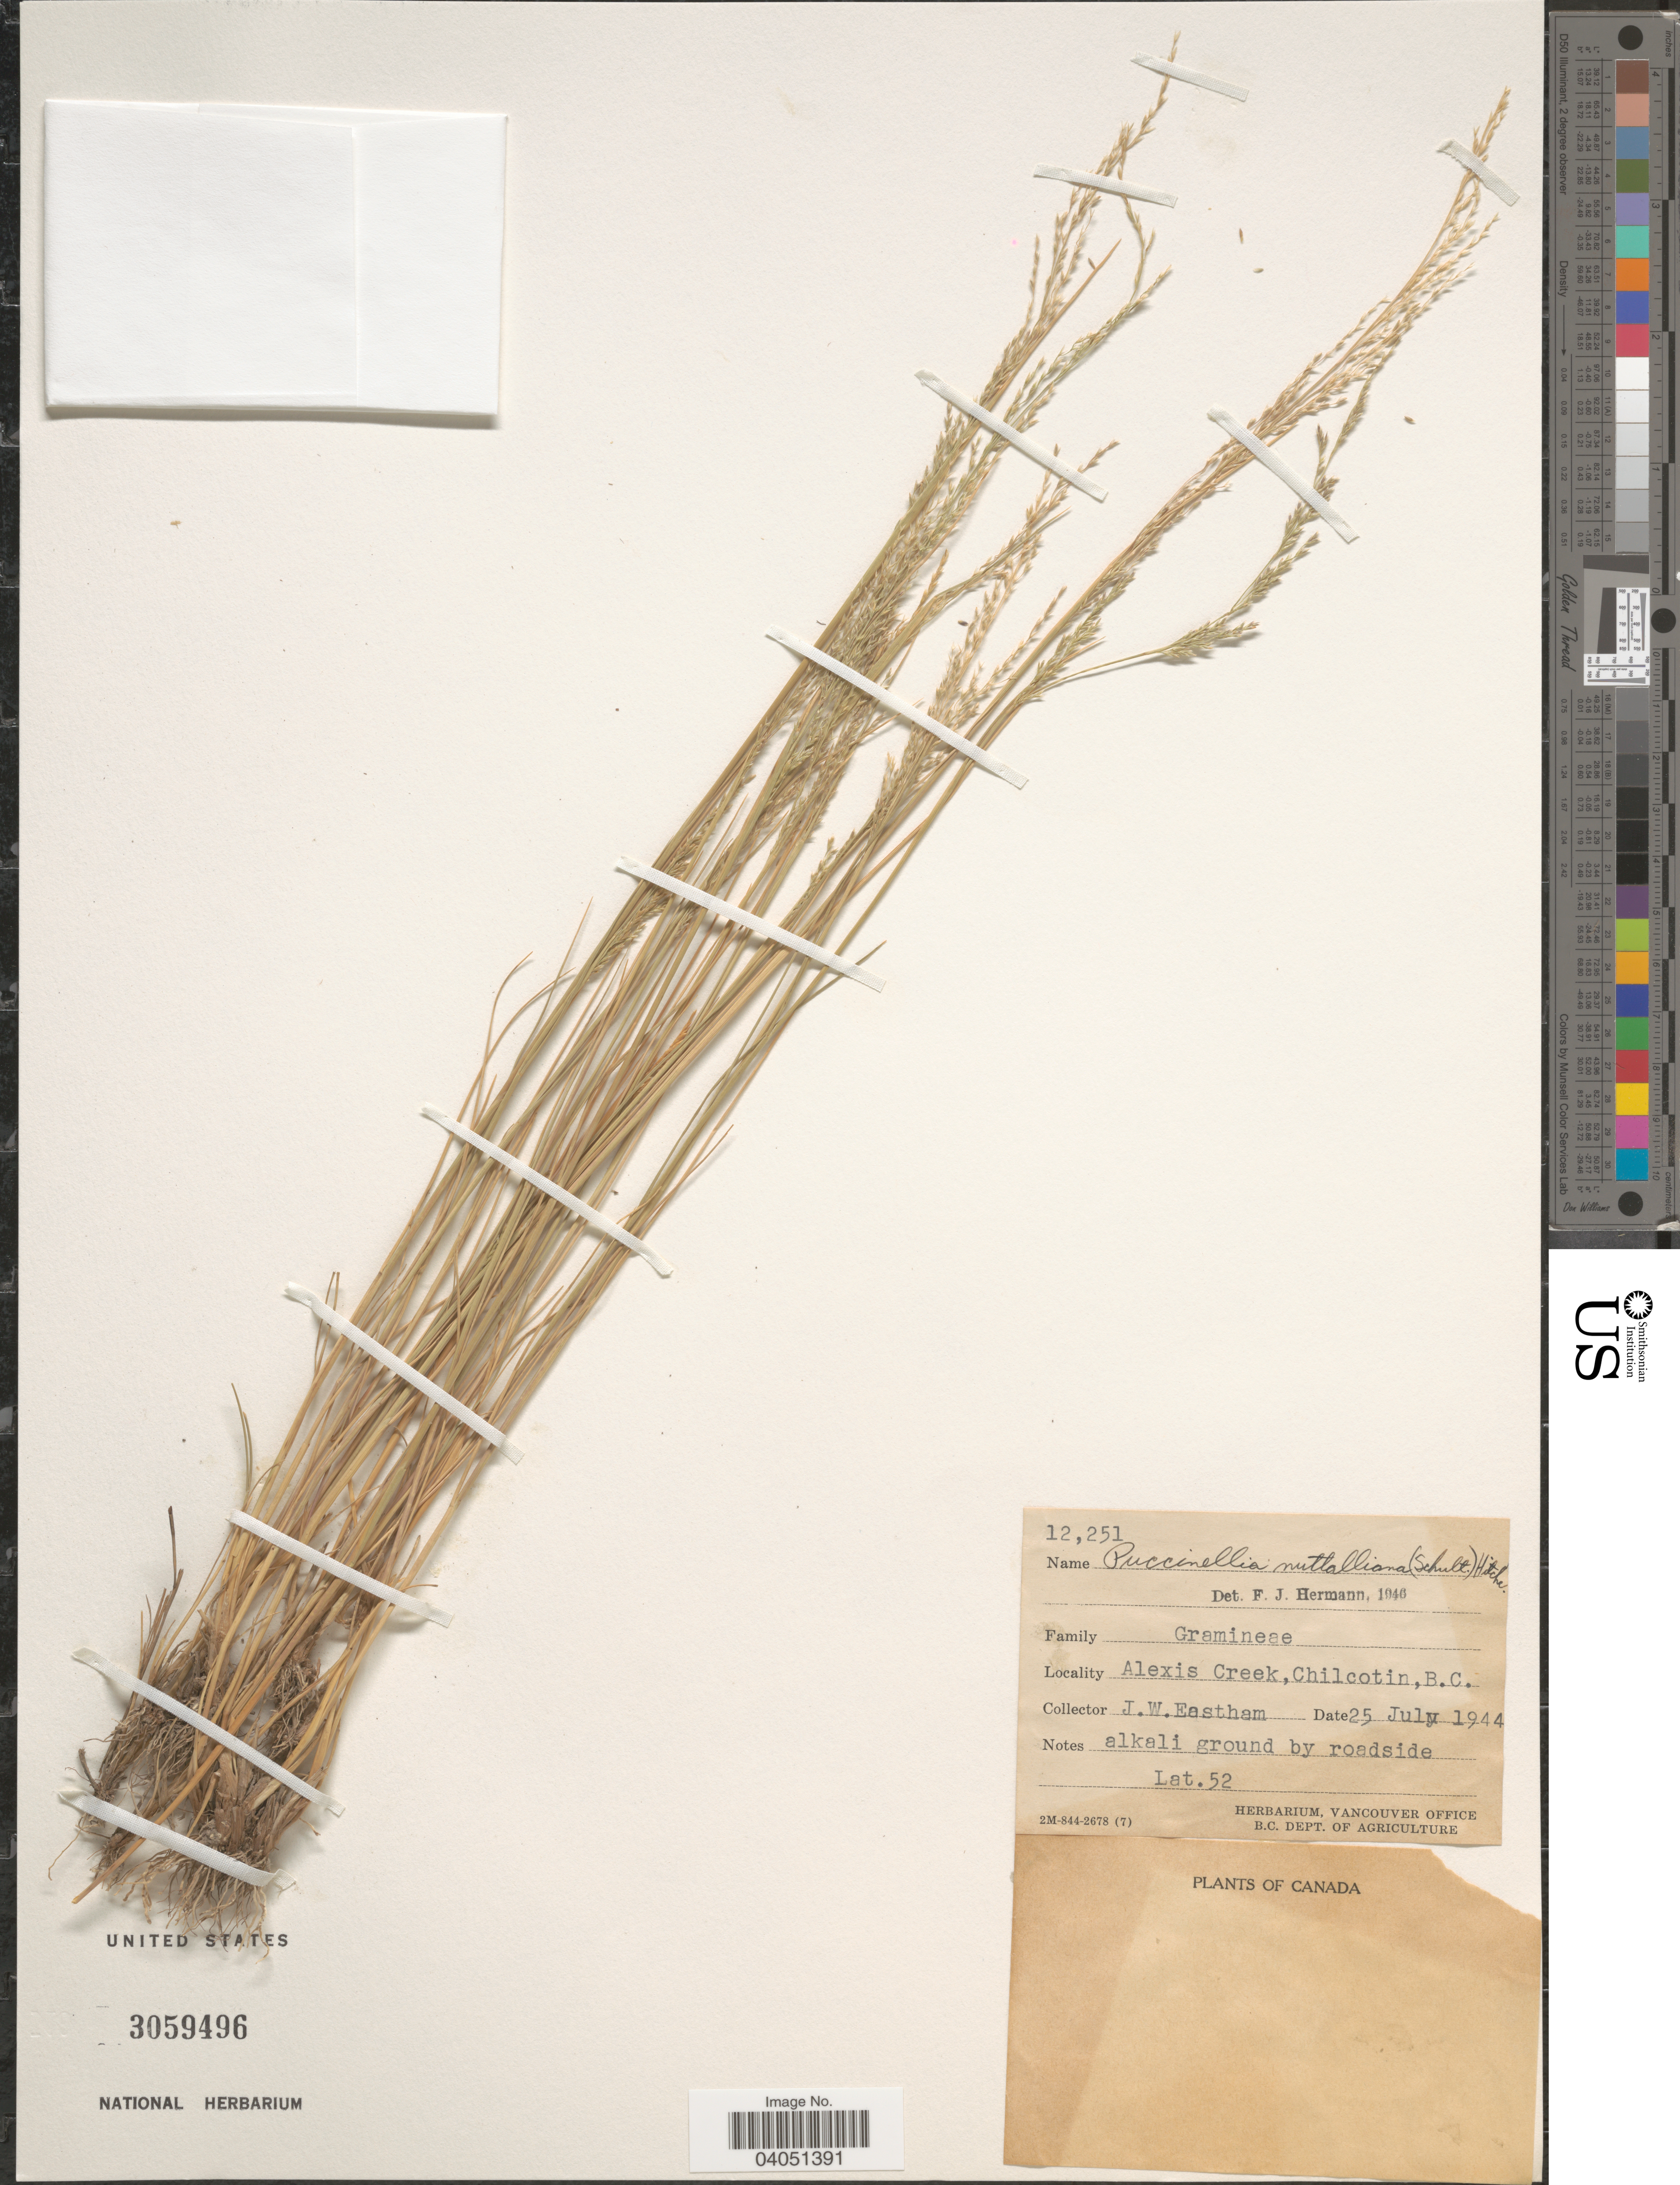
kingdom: Plantae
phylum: Tracheophyta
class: Liliopsida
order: Poales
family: Poaceae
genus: Puccinellia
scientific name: Puccinellia nuttalliana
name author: (Schult.) Hitchc.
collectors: J. Eastham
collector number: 12251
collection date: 1944-07-25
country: Canada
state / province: British Columbia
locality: Alexis Creek, Chilcotin.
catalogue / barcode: US 3059496